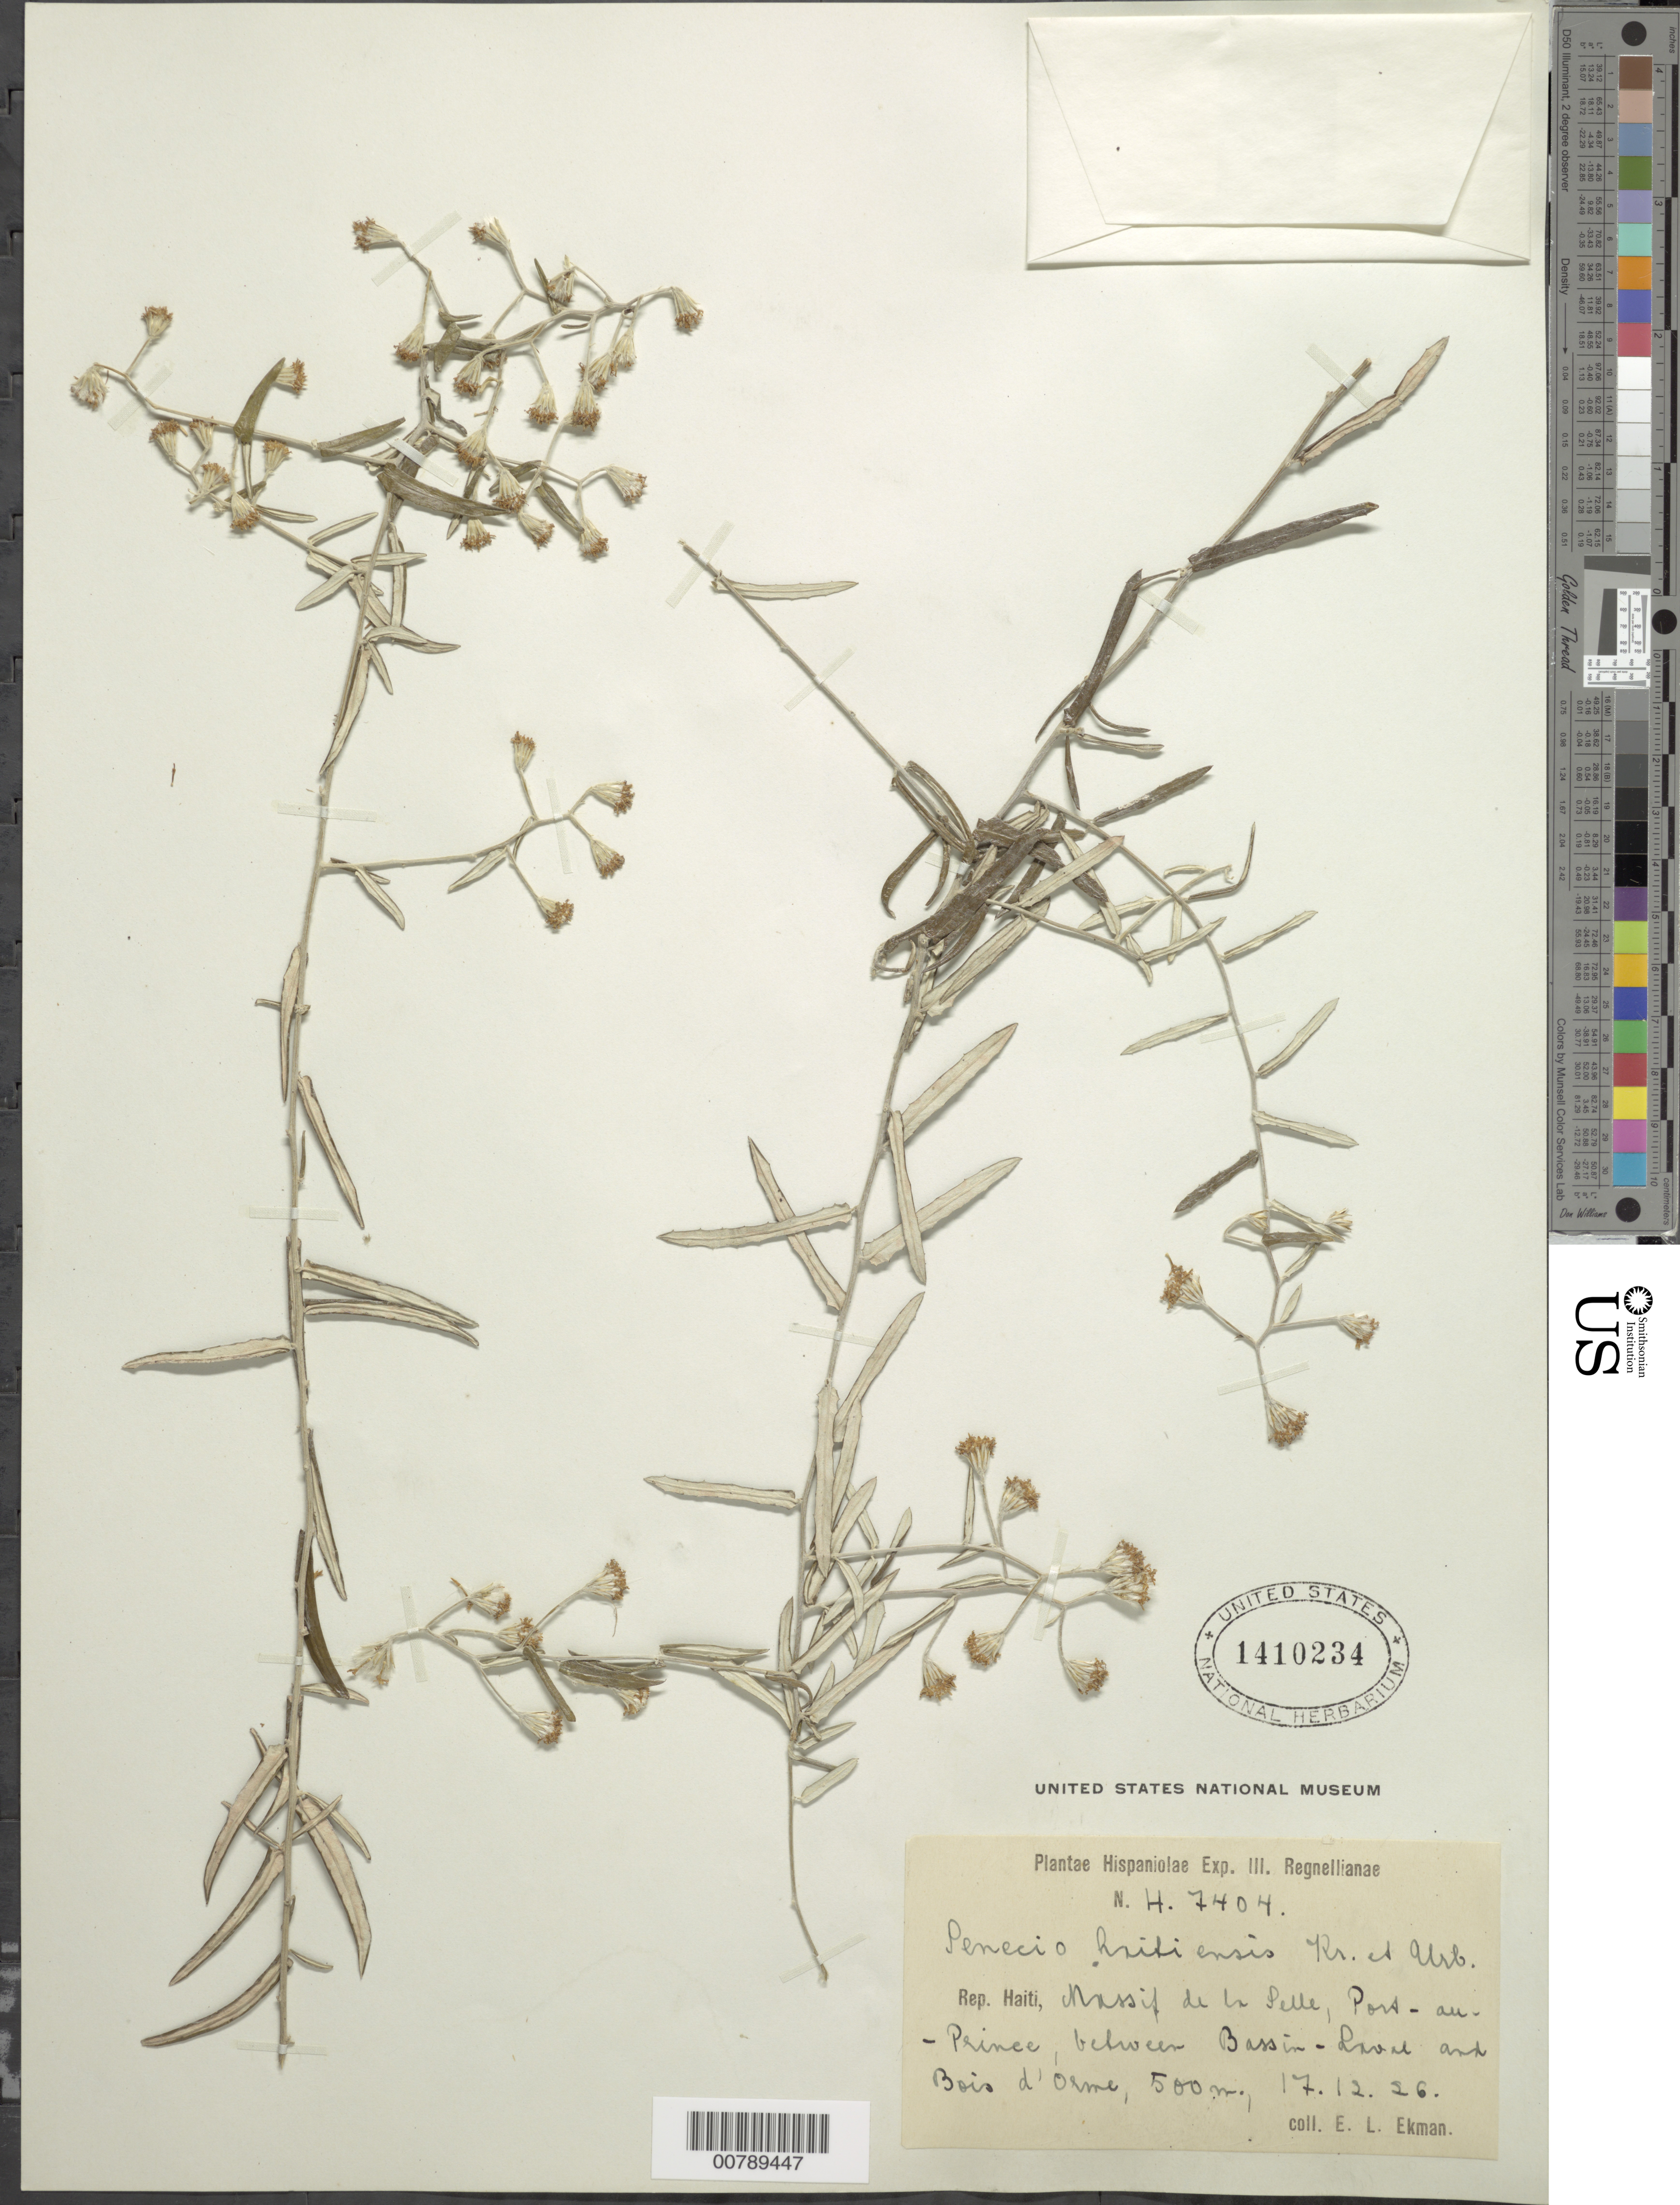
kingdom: Plantae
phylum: Tracheophyta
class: Magnoliopsida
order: Asterales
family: Asteraceae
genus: Senecio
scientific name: Senecio haitiensis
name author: Krug & Urb.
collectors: E. L. Ekman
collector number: H 7404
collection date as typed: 17 Dec 1926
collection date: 1926-12-17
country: Haiti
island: Hispaniola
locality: Massif de la Selle, Port-au-Prince, between Bassin-Laval and Bois d'orme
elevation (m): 500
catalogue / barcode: US 1410234